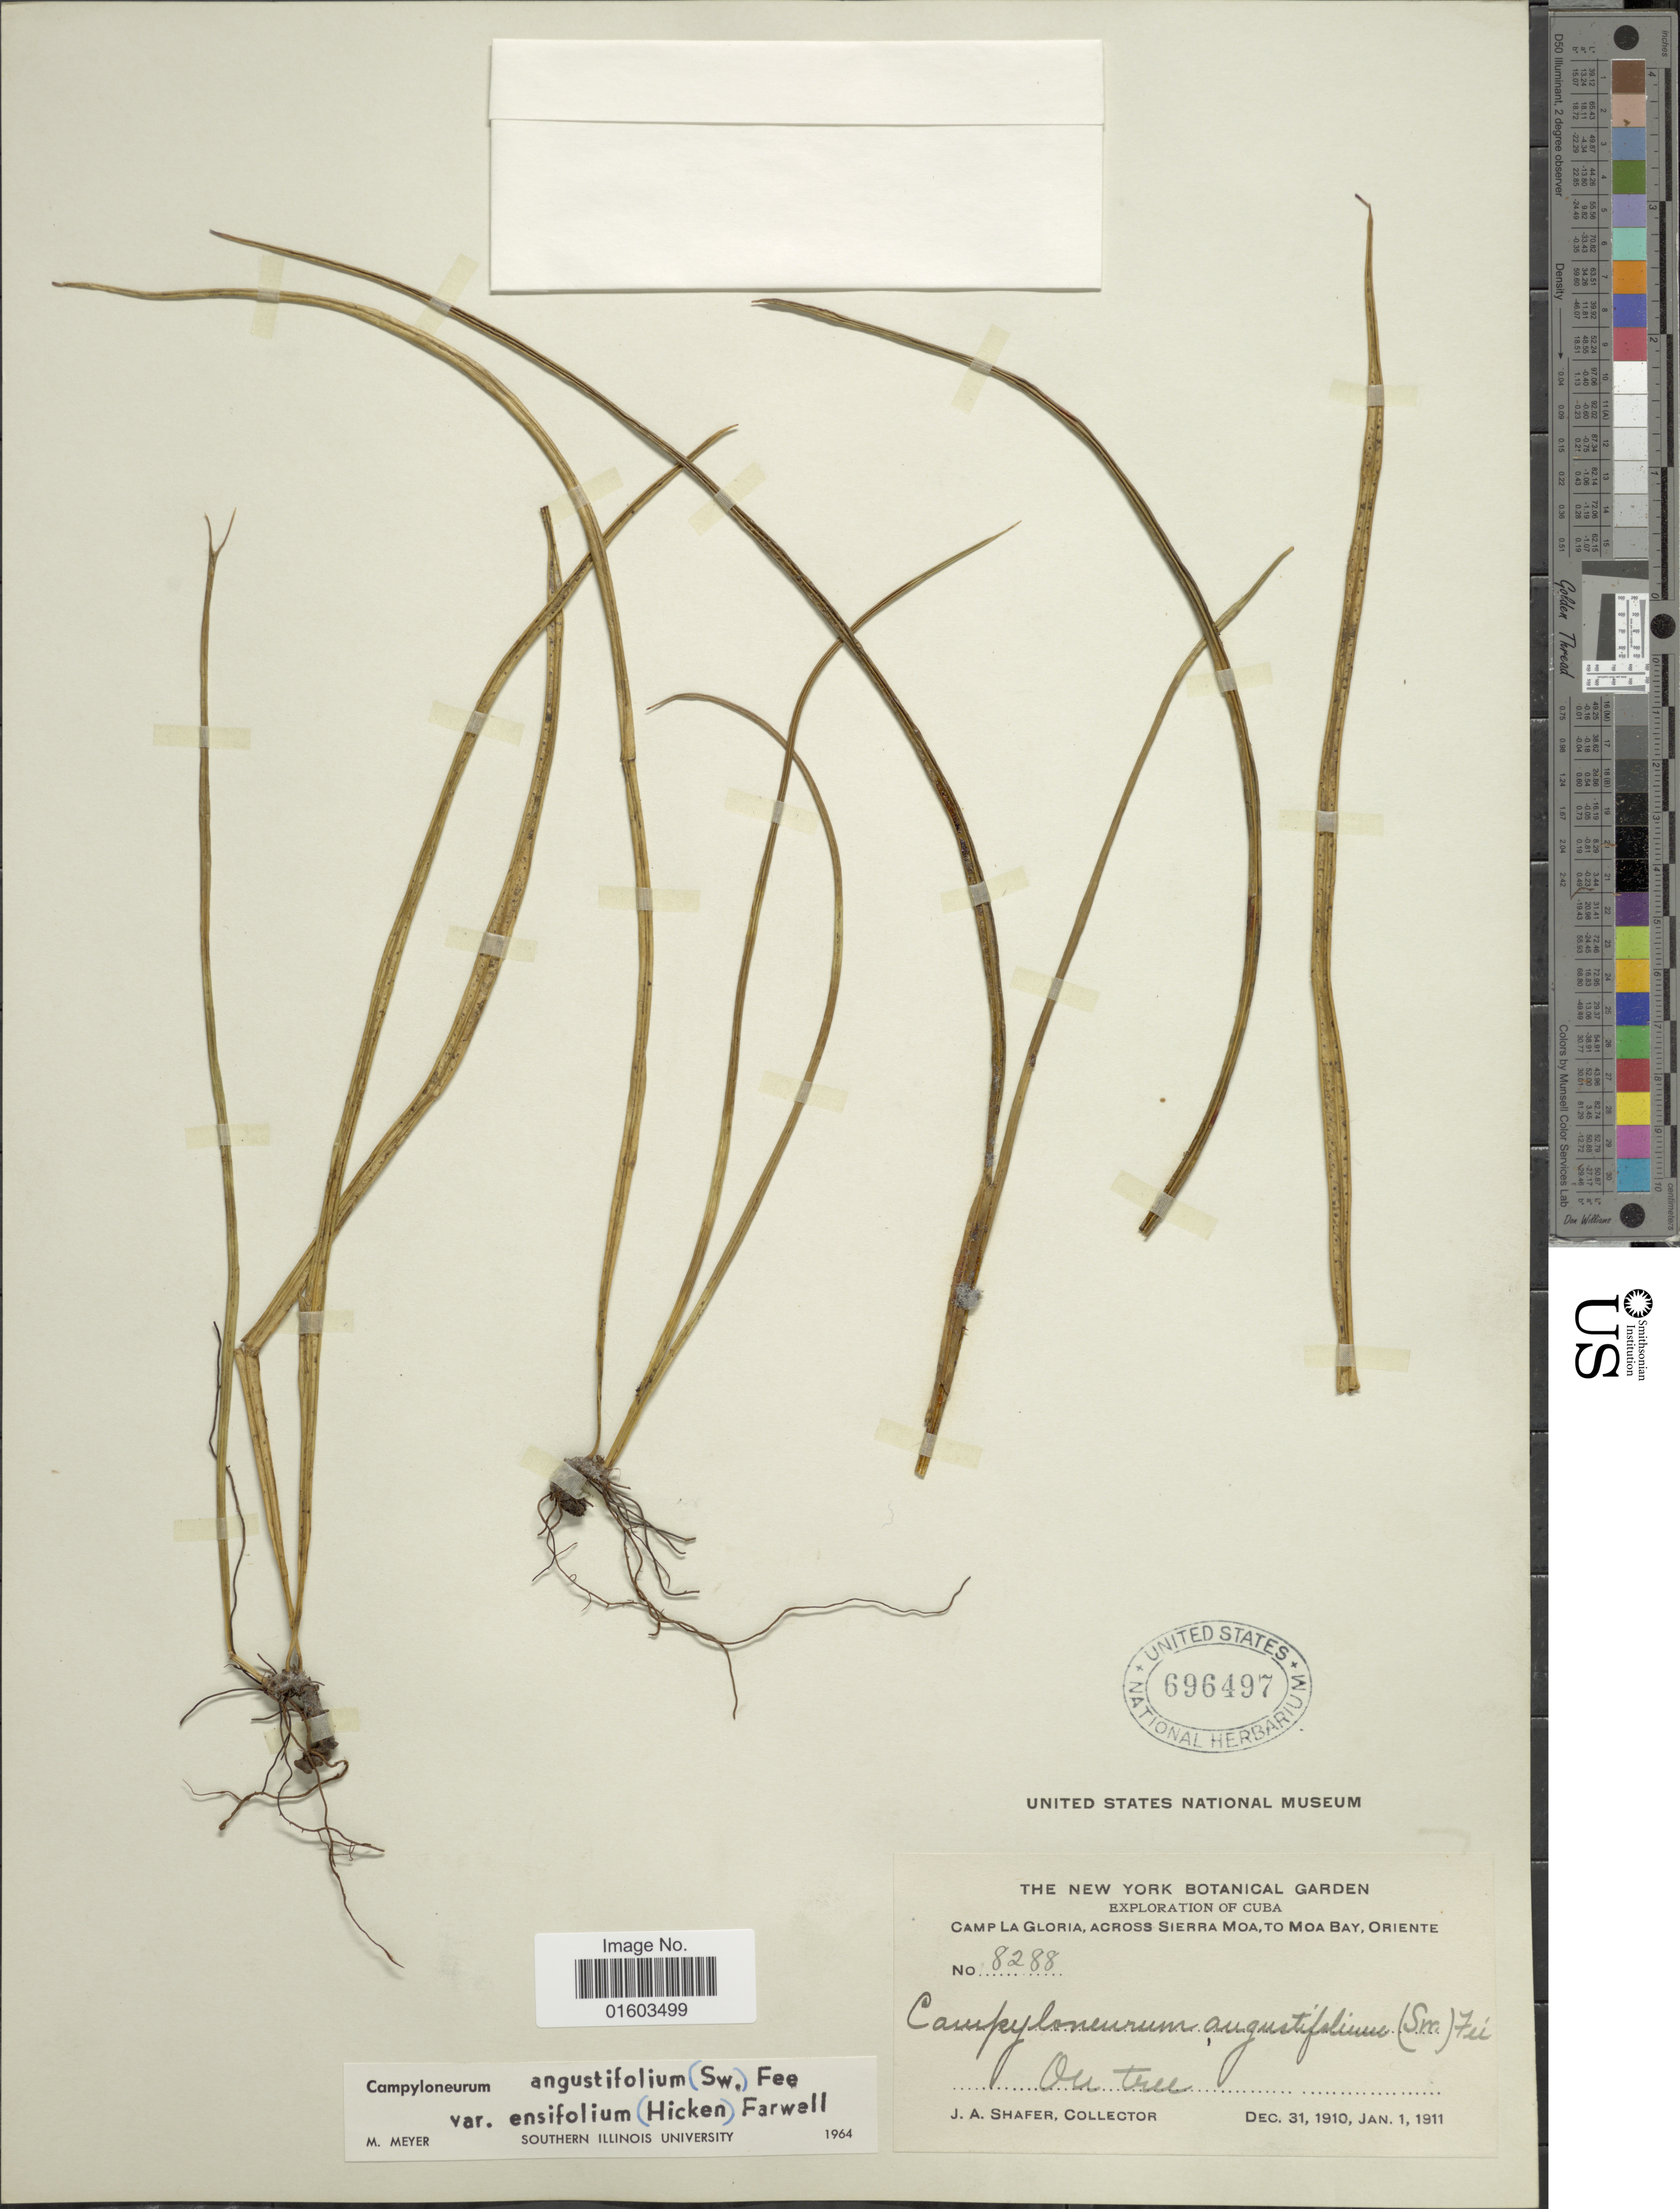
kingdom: Plantae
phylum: Tracheophyta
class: Polypodiopsida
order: Polypodiales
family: Polypodiaceae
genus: Campyloneurum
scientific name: Campyloneurum angustifolium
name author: (Sw.) Fée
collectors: J. A. Shafer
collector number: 8288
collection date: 1910-12-31/1911-01-01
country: Cuba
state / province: Oriente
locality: Camp La Gloria, Across Sierra Moa, to Moa Bay, Oriente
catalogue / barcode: US 696497